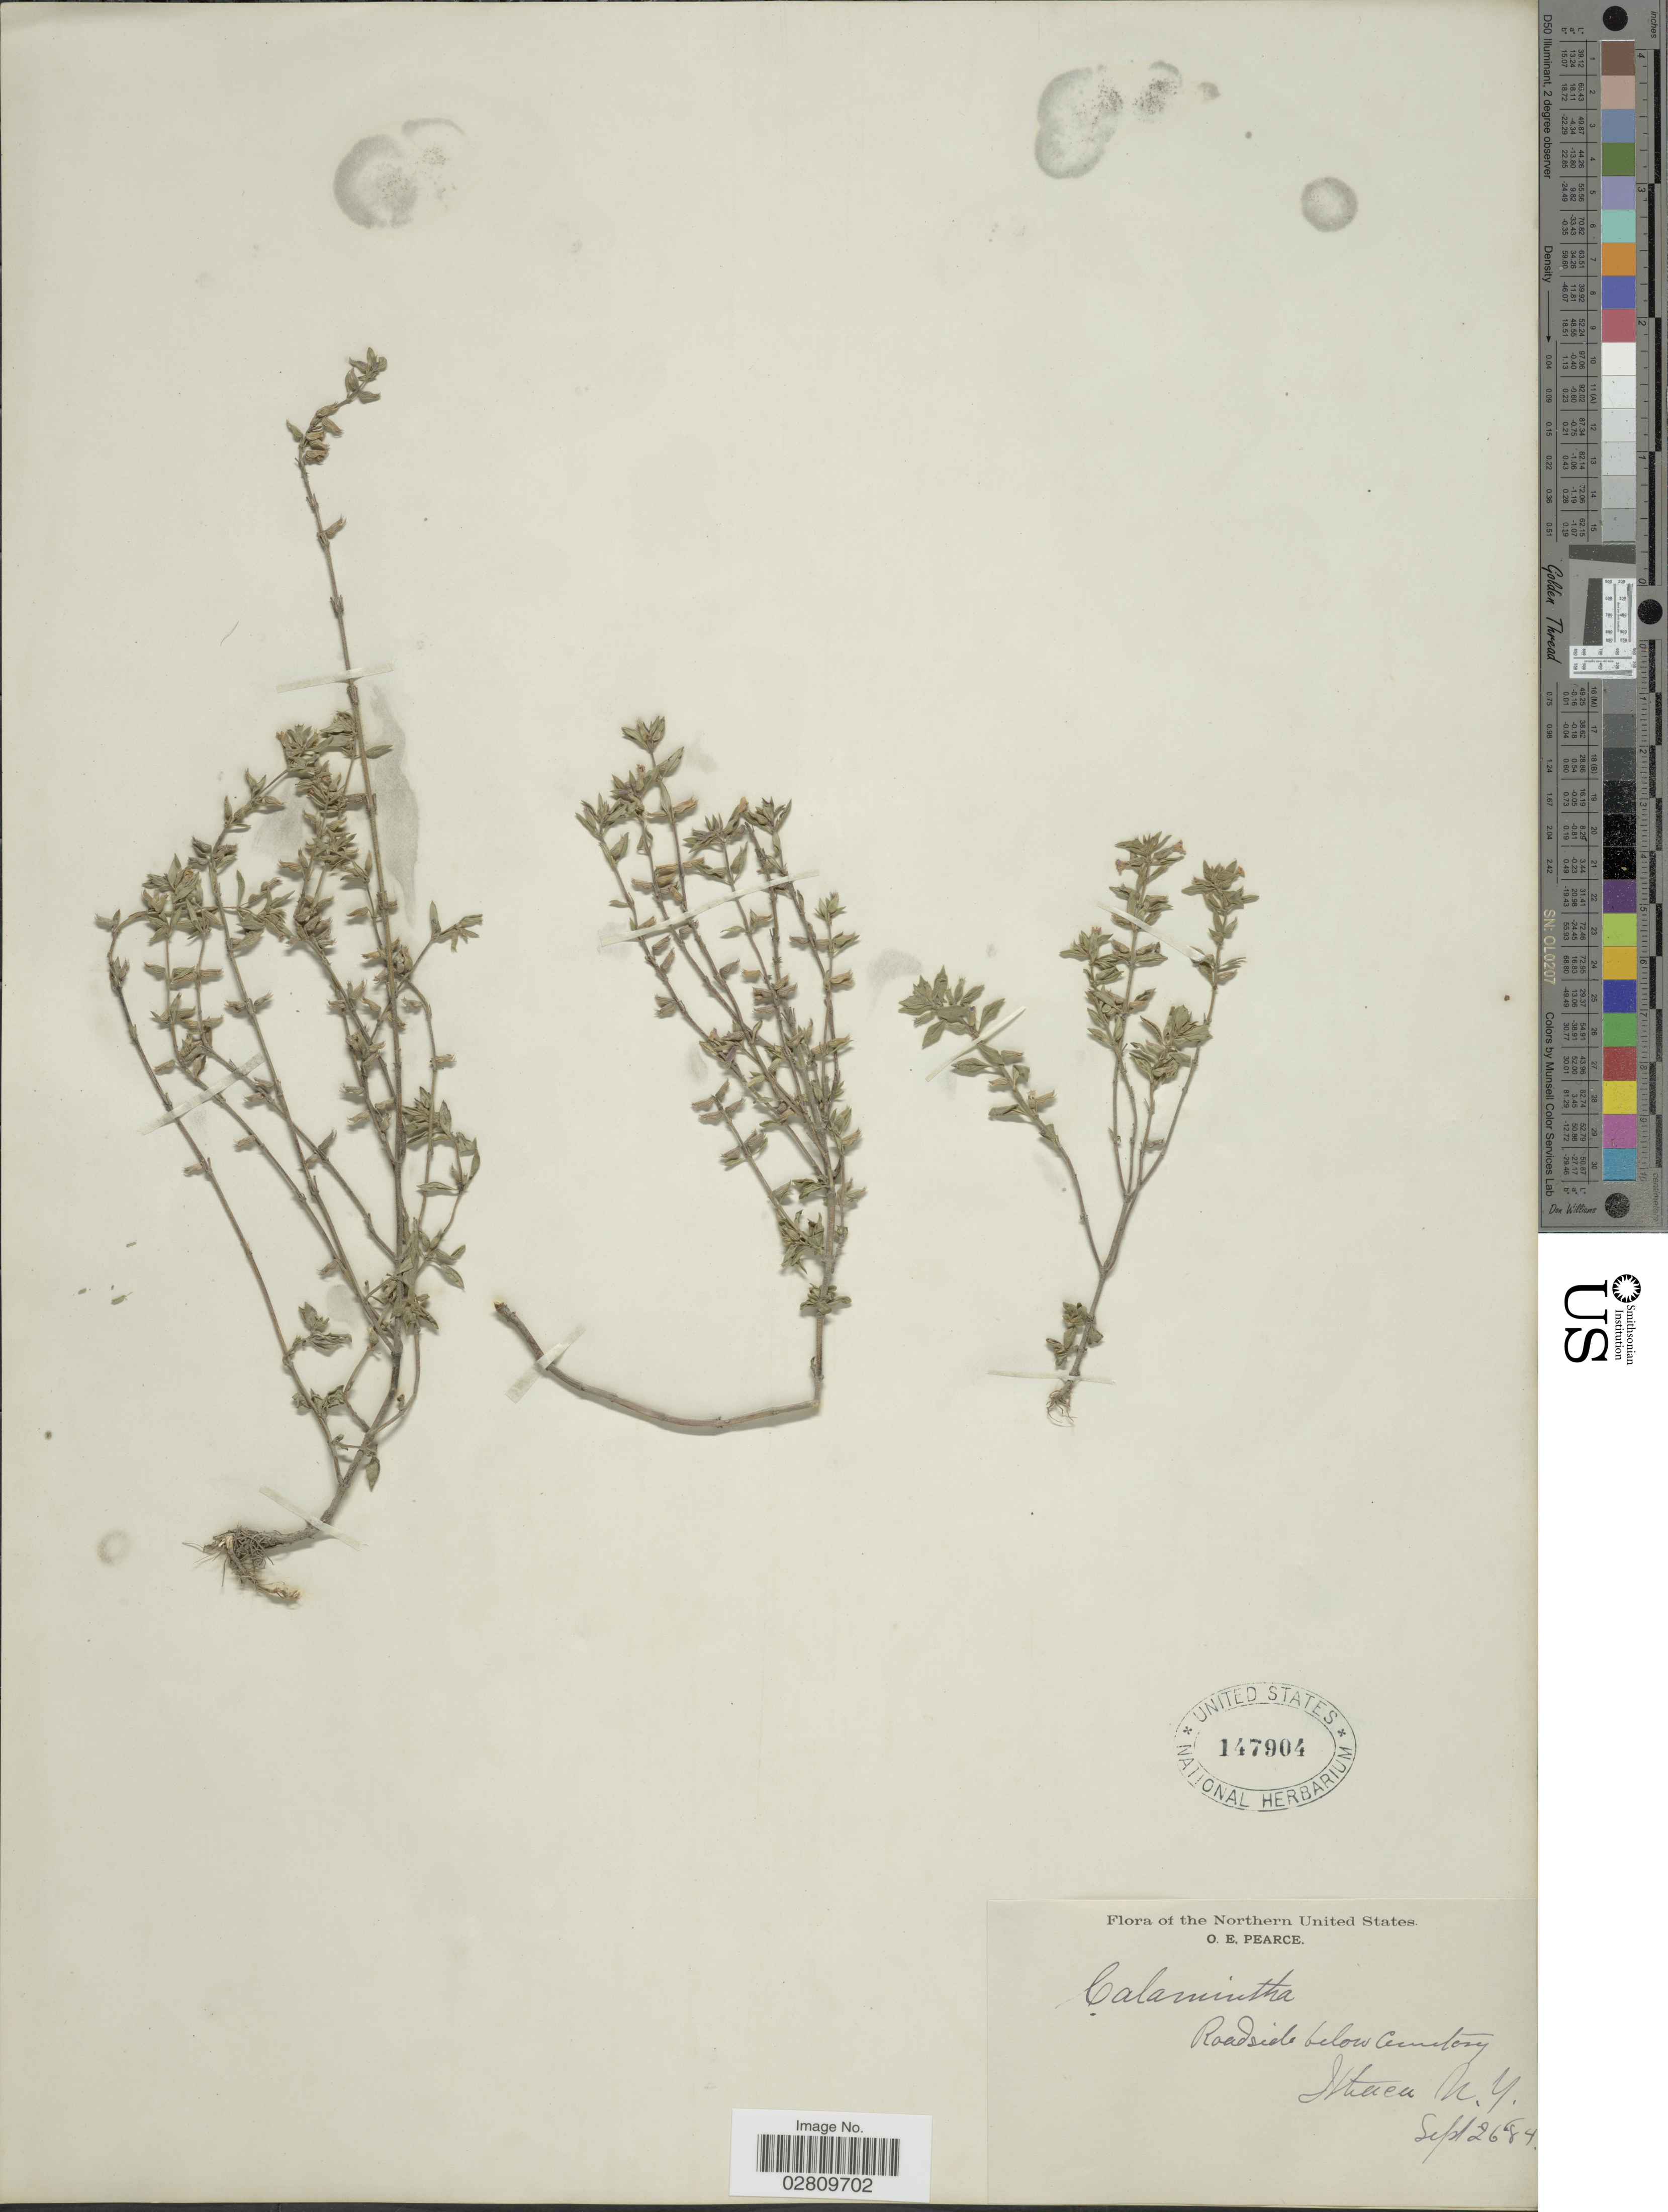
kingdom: Plantae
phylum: Tracheophyta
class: Magnoliopsida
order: Lamiales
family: Lamiaceae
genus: Acinos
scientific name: Acinos arvensis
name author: (Lam.) Dandy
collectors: O. E. Pearce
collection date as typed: Transcribed d/m/y: 26/9/84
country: United States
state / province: New York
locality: Northern United States. Roadside below cemetery. Ithaca.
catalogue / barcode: US 147904